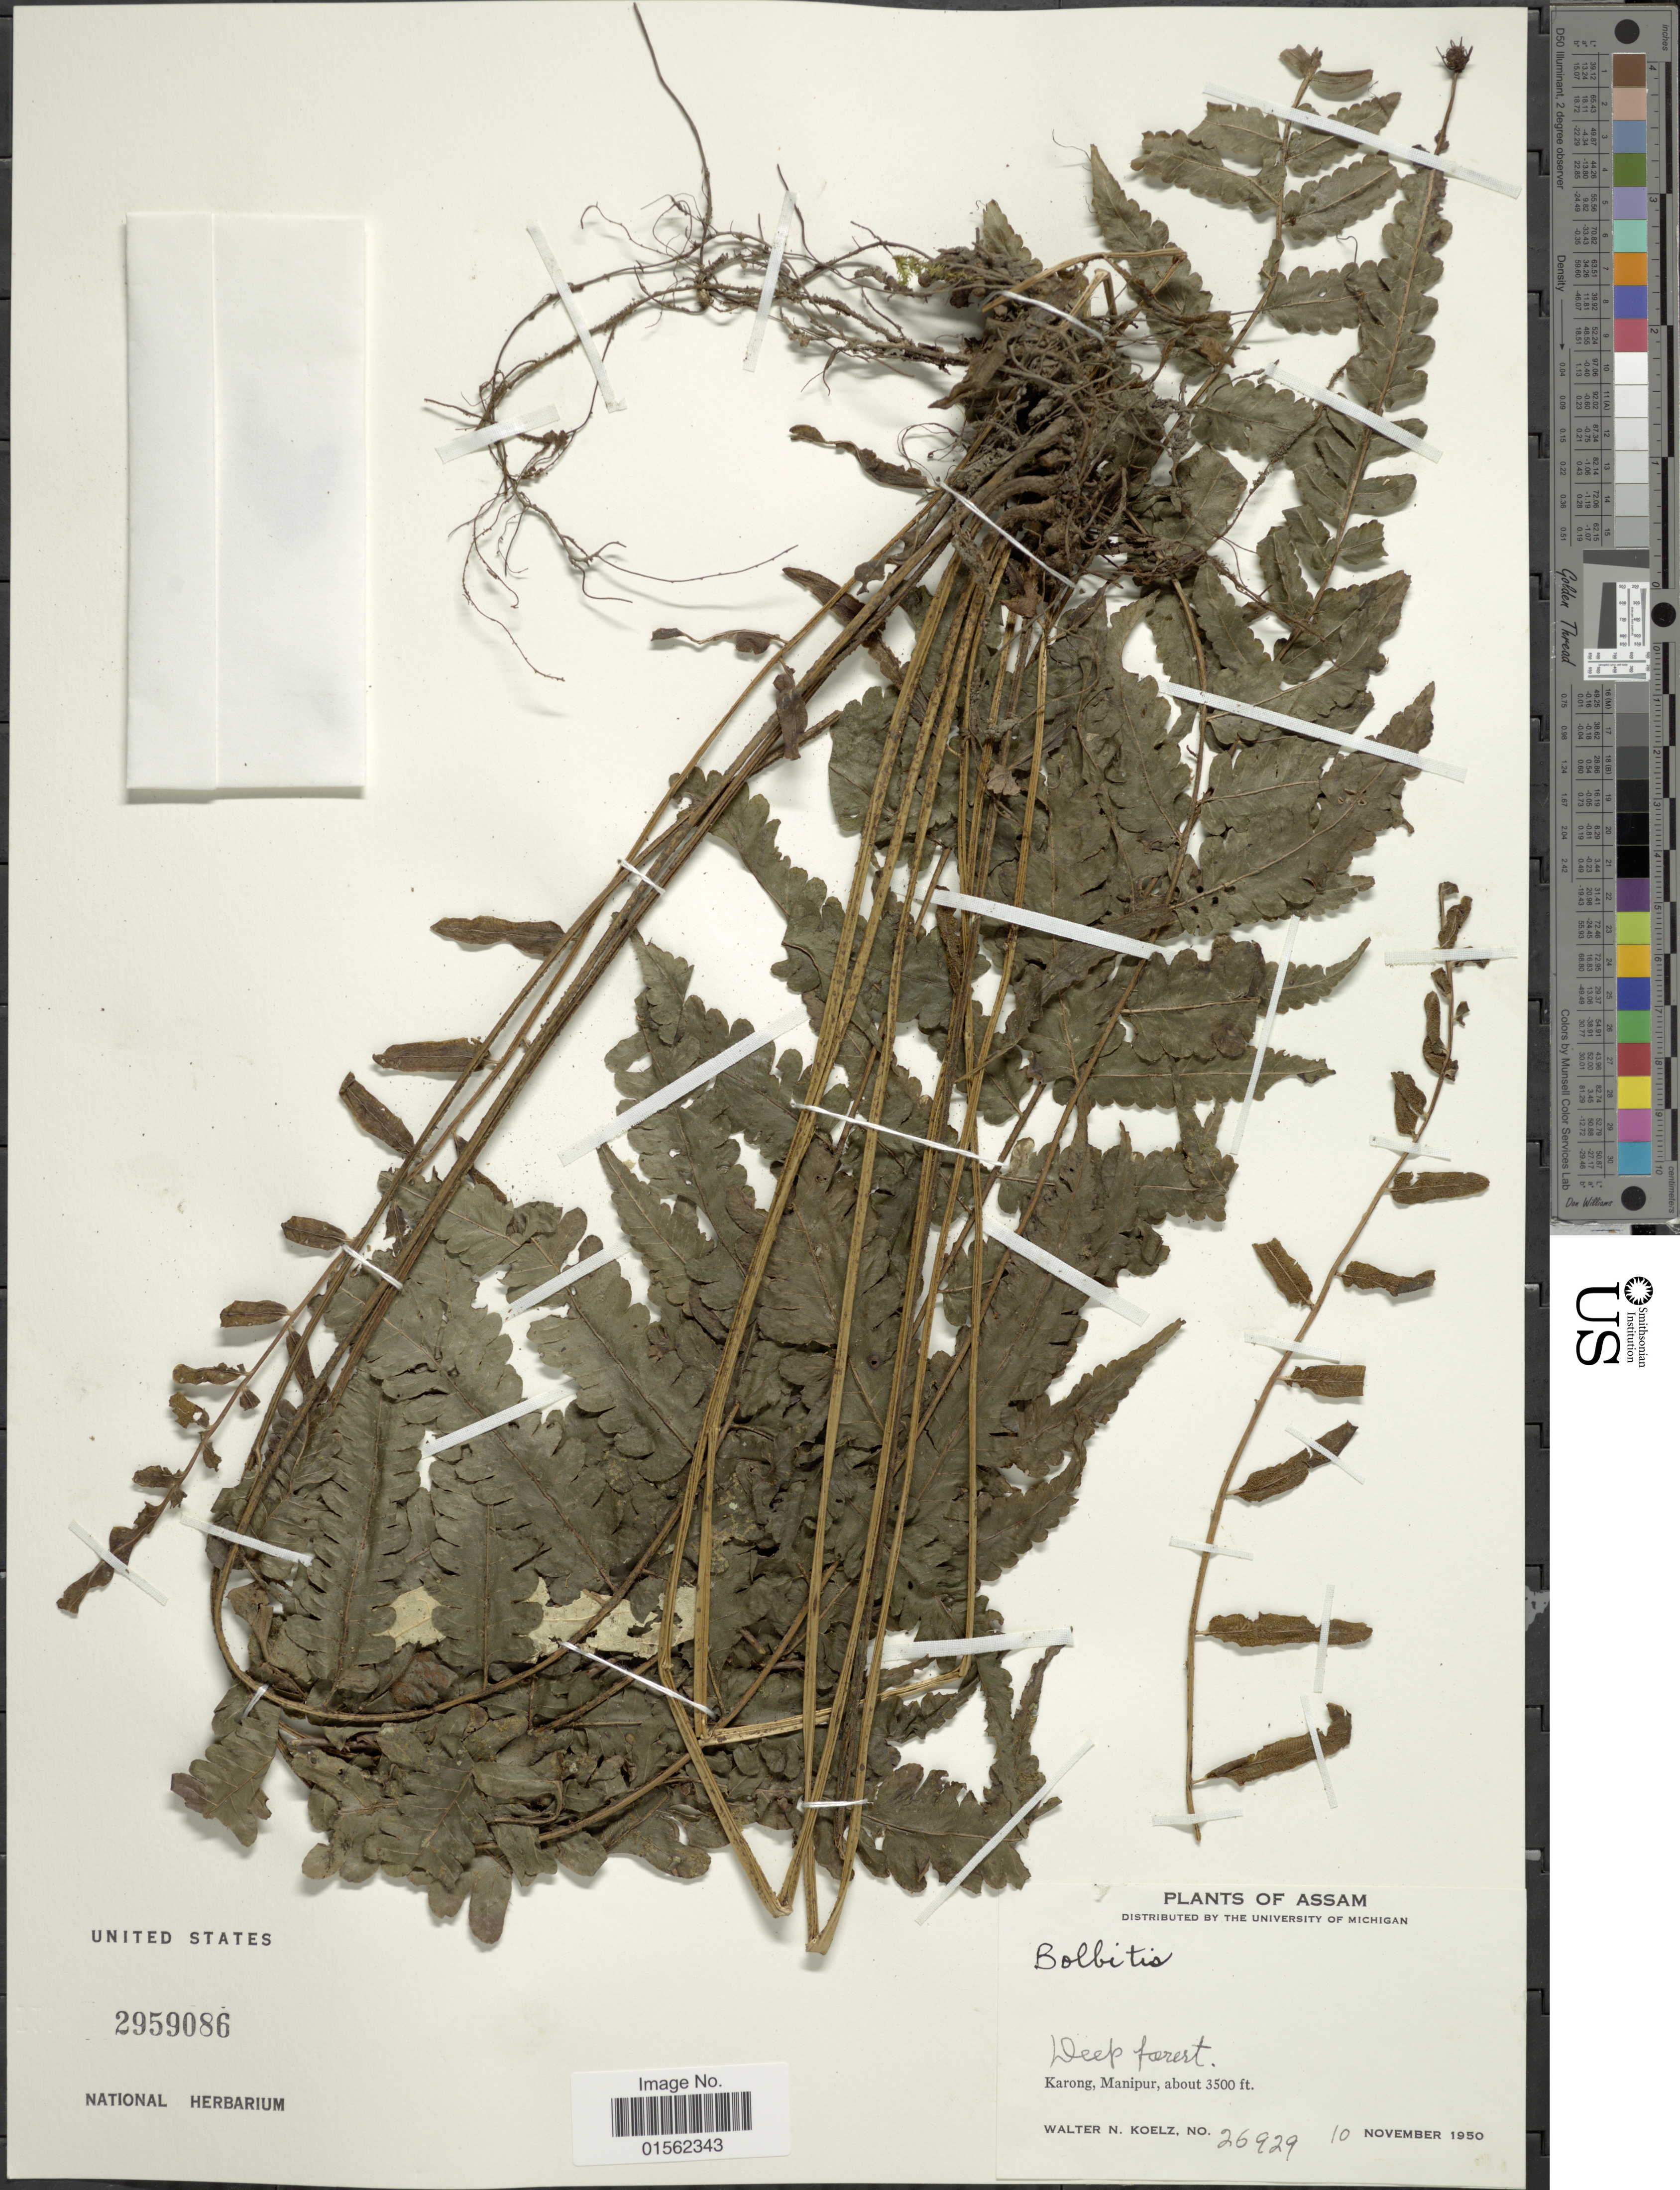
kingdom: Plantae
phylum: Tracheophyta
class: Polypodiopsida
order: Polypodiales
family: Dryopteridaceae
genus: Bolbitis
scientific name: Bolbitis sinensis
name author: (Baker) K. Iwats.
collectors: W. N. Koelz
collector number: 26929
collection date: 1950-11-10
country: India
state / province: Manipur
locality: Karong, Manipur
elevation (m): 1067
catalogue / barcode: US 2959086